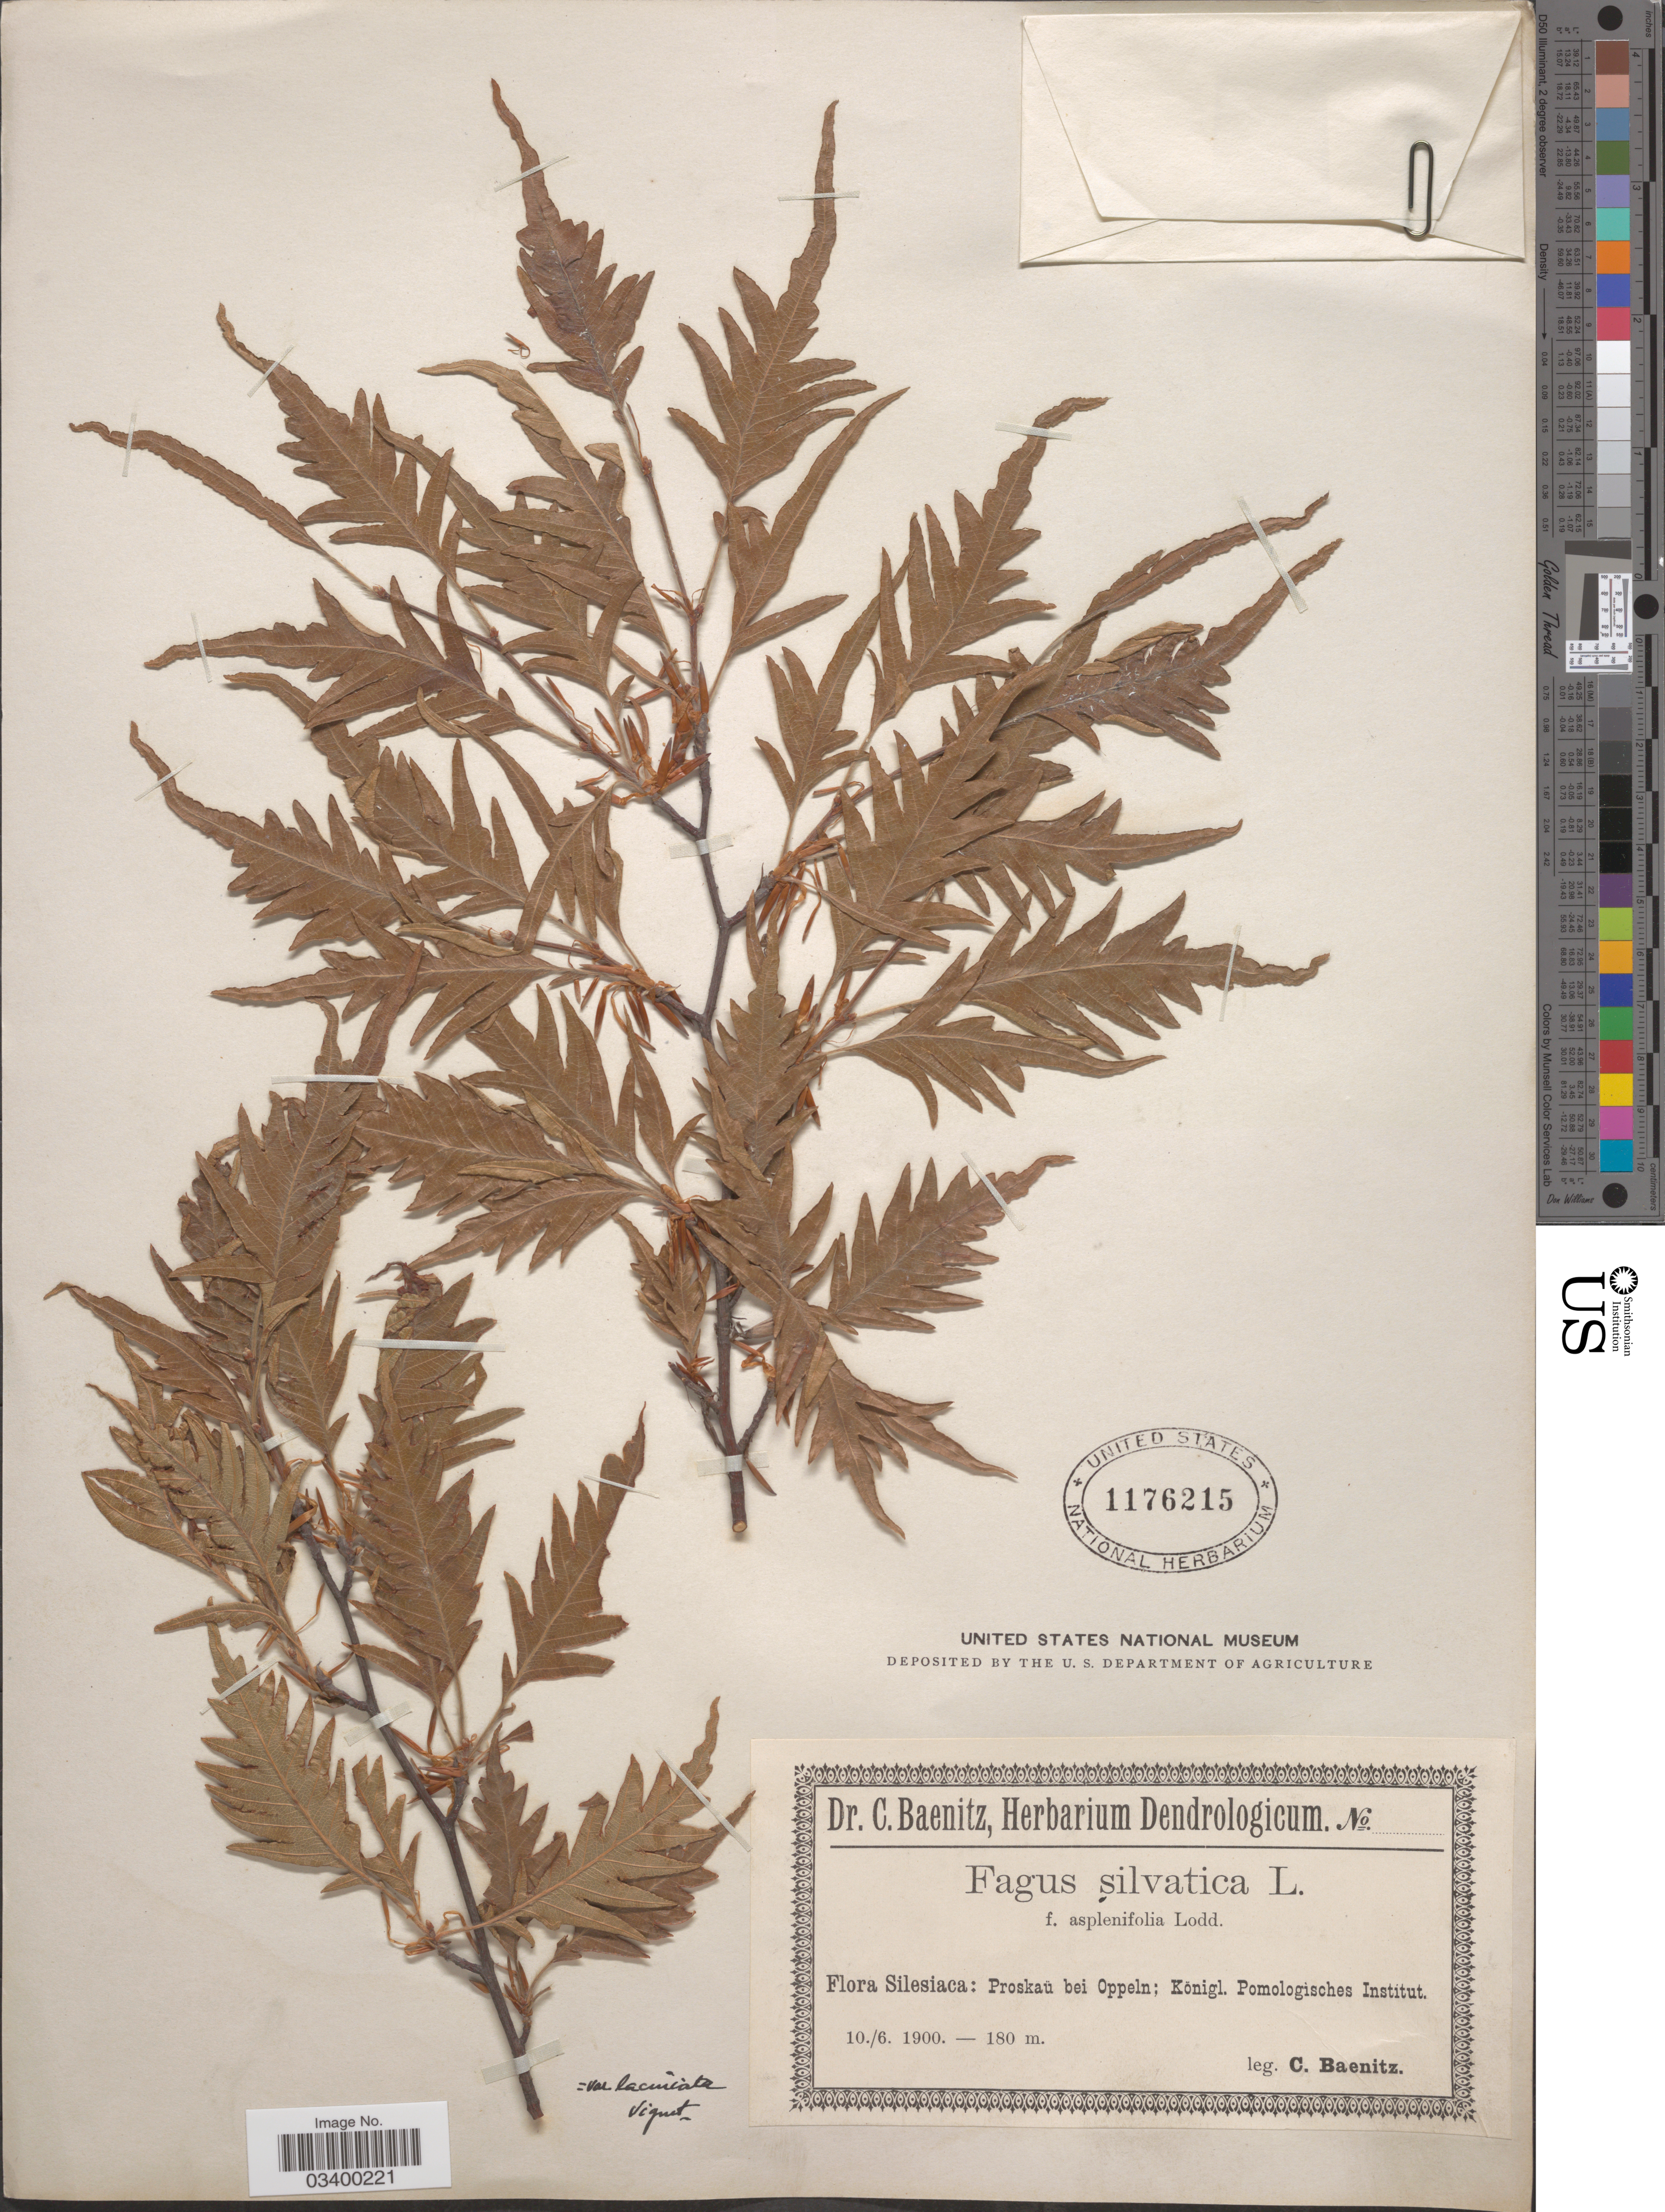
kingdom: Plantae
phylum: Tracheophyta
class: Magnoliopsida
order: Fagales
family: Fagaceae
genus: Fagus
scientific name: Fagus sylvatica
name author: L.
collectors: C. G. Baenitz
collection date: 1900-06-10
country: Poland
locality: Silesiaca: Proskaü bei Oppeln; Königl. Pomologisches Institut.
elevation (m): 180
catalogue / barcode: US 1176215